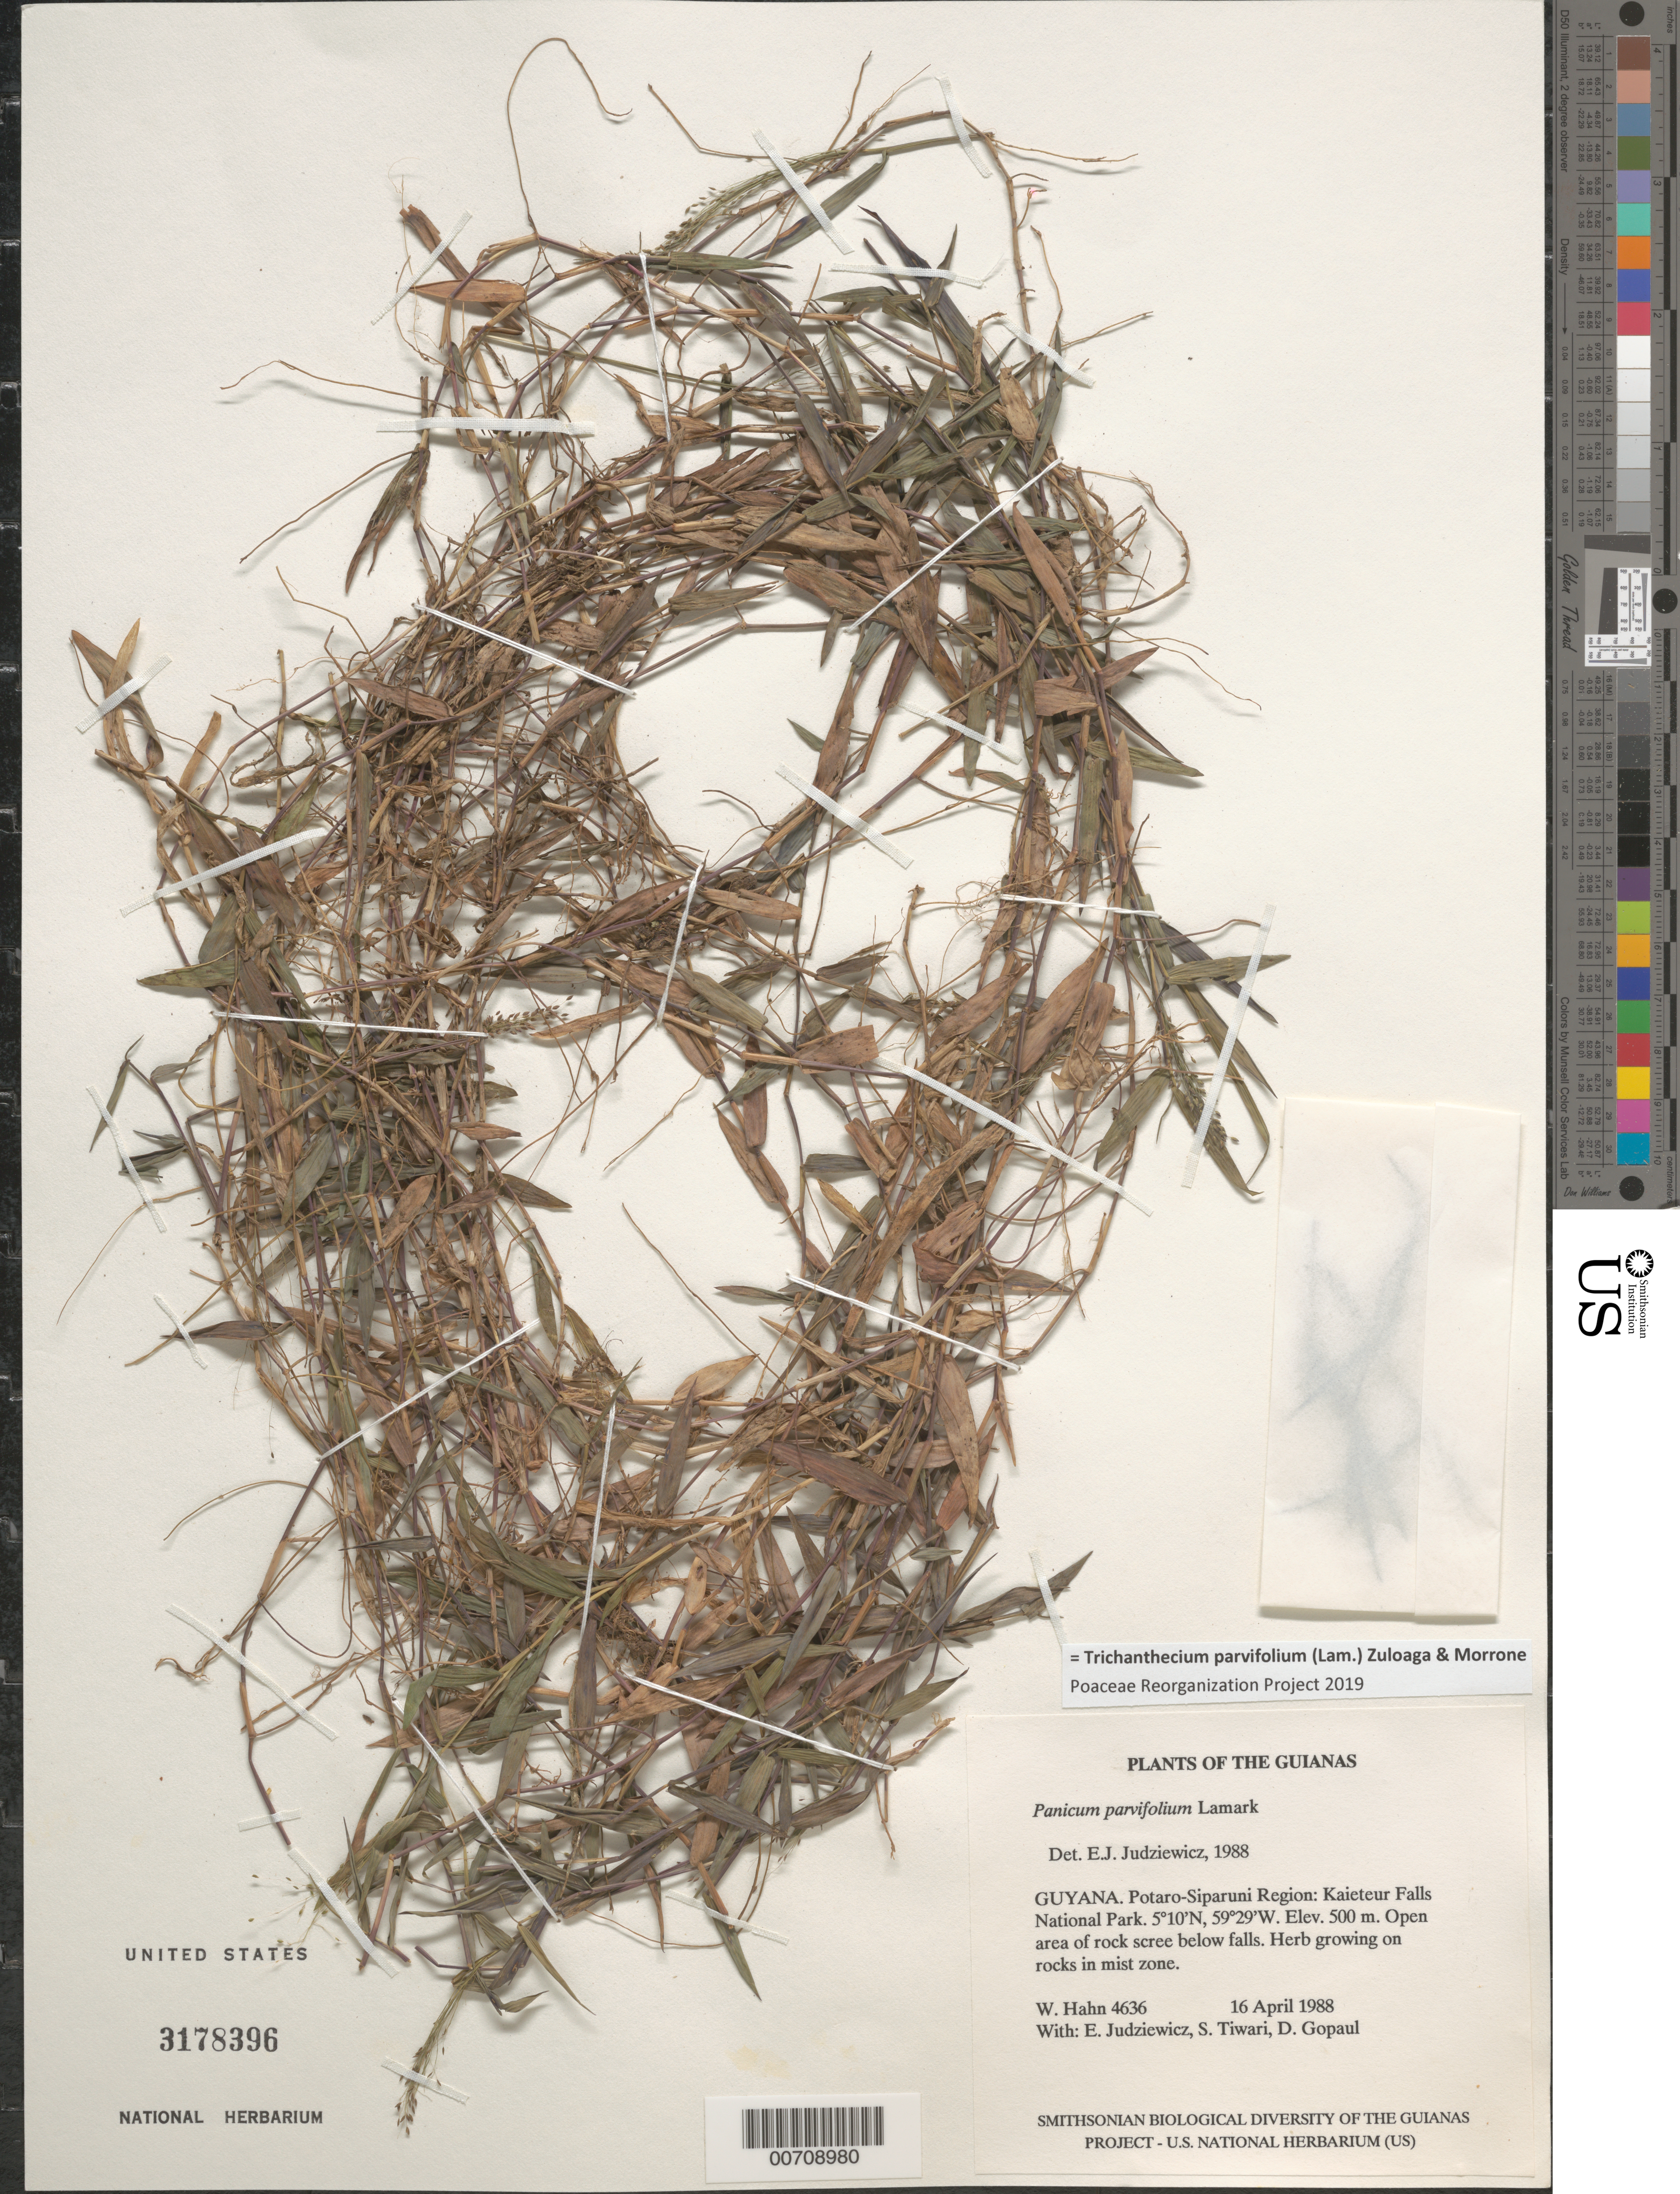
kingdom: Plantae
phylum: Tracheophyta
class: Liliopsida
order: Poales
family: Poaceae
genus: Trichanthecium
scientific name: Trichanthecium parvifolium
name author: (Lam.) Zuloaga & Morrone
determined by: Poaceae Reorganization Project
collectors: W. Hahn, E. J. Judziewicz, S. Tiwari & D. Gopaul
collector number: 4636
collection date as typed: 16 April 1988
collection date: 1988-04-16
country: Guyana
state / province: Potaro-Siparuni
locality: Kaieteur Falls National Park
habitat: Open area of rock scree below falls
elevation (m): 500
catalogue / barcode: US 3178396